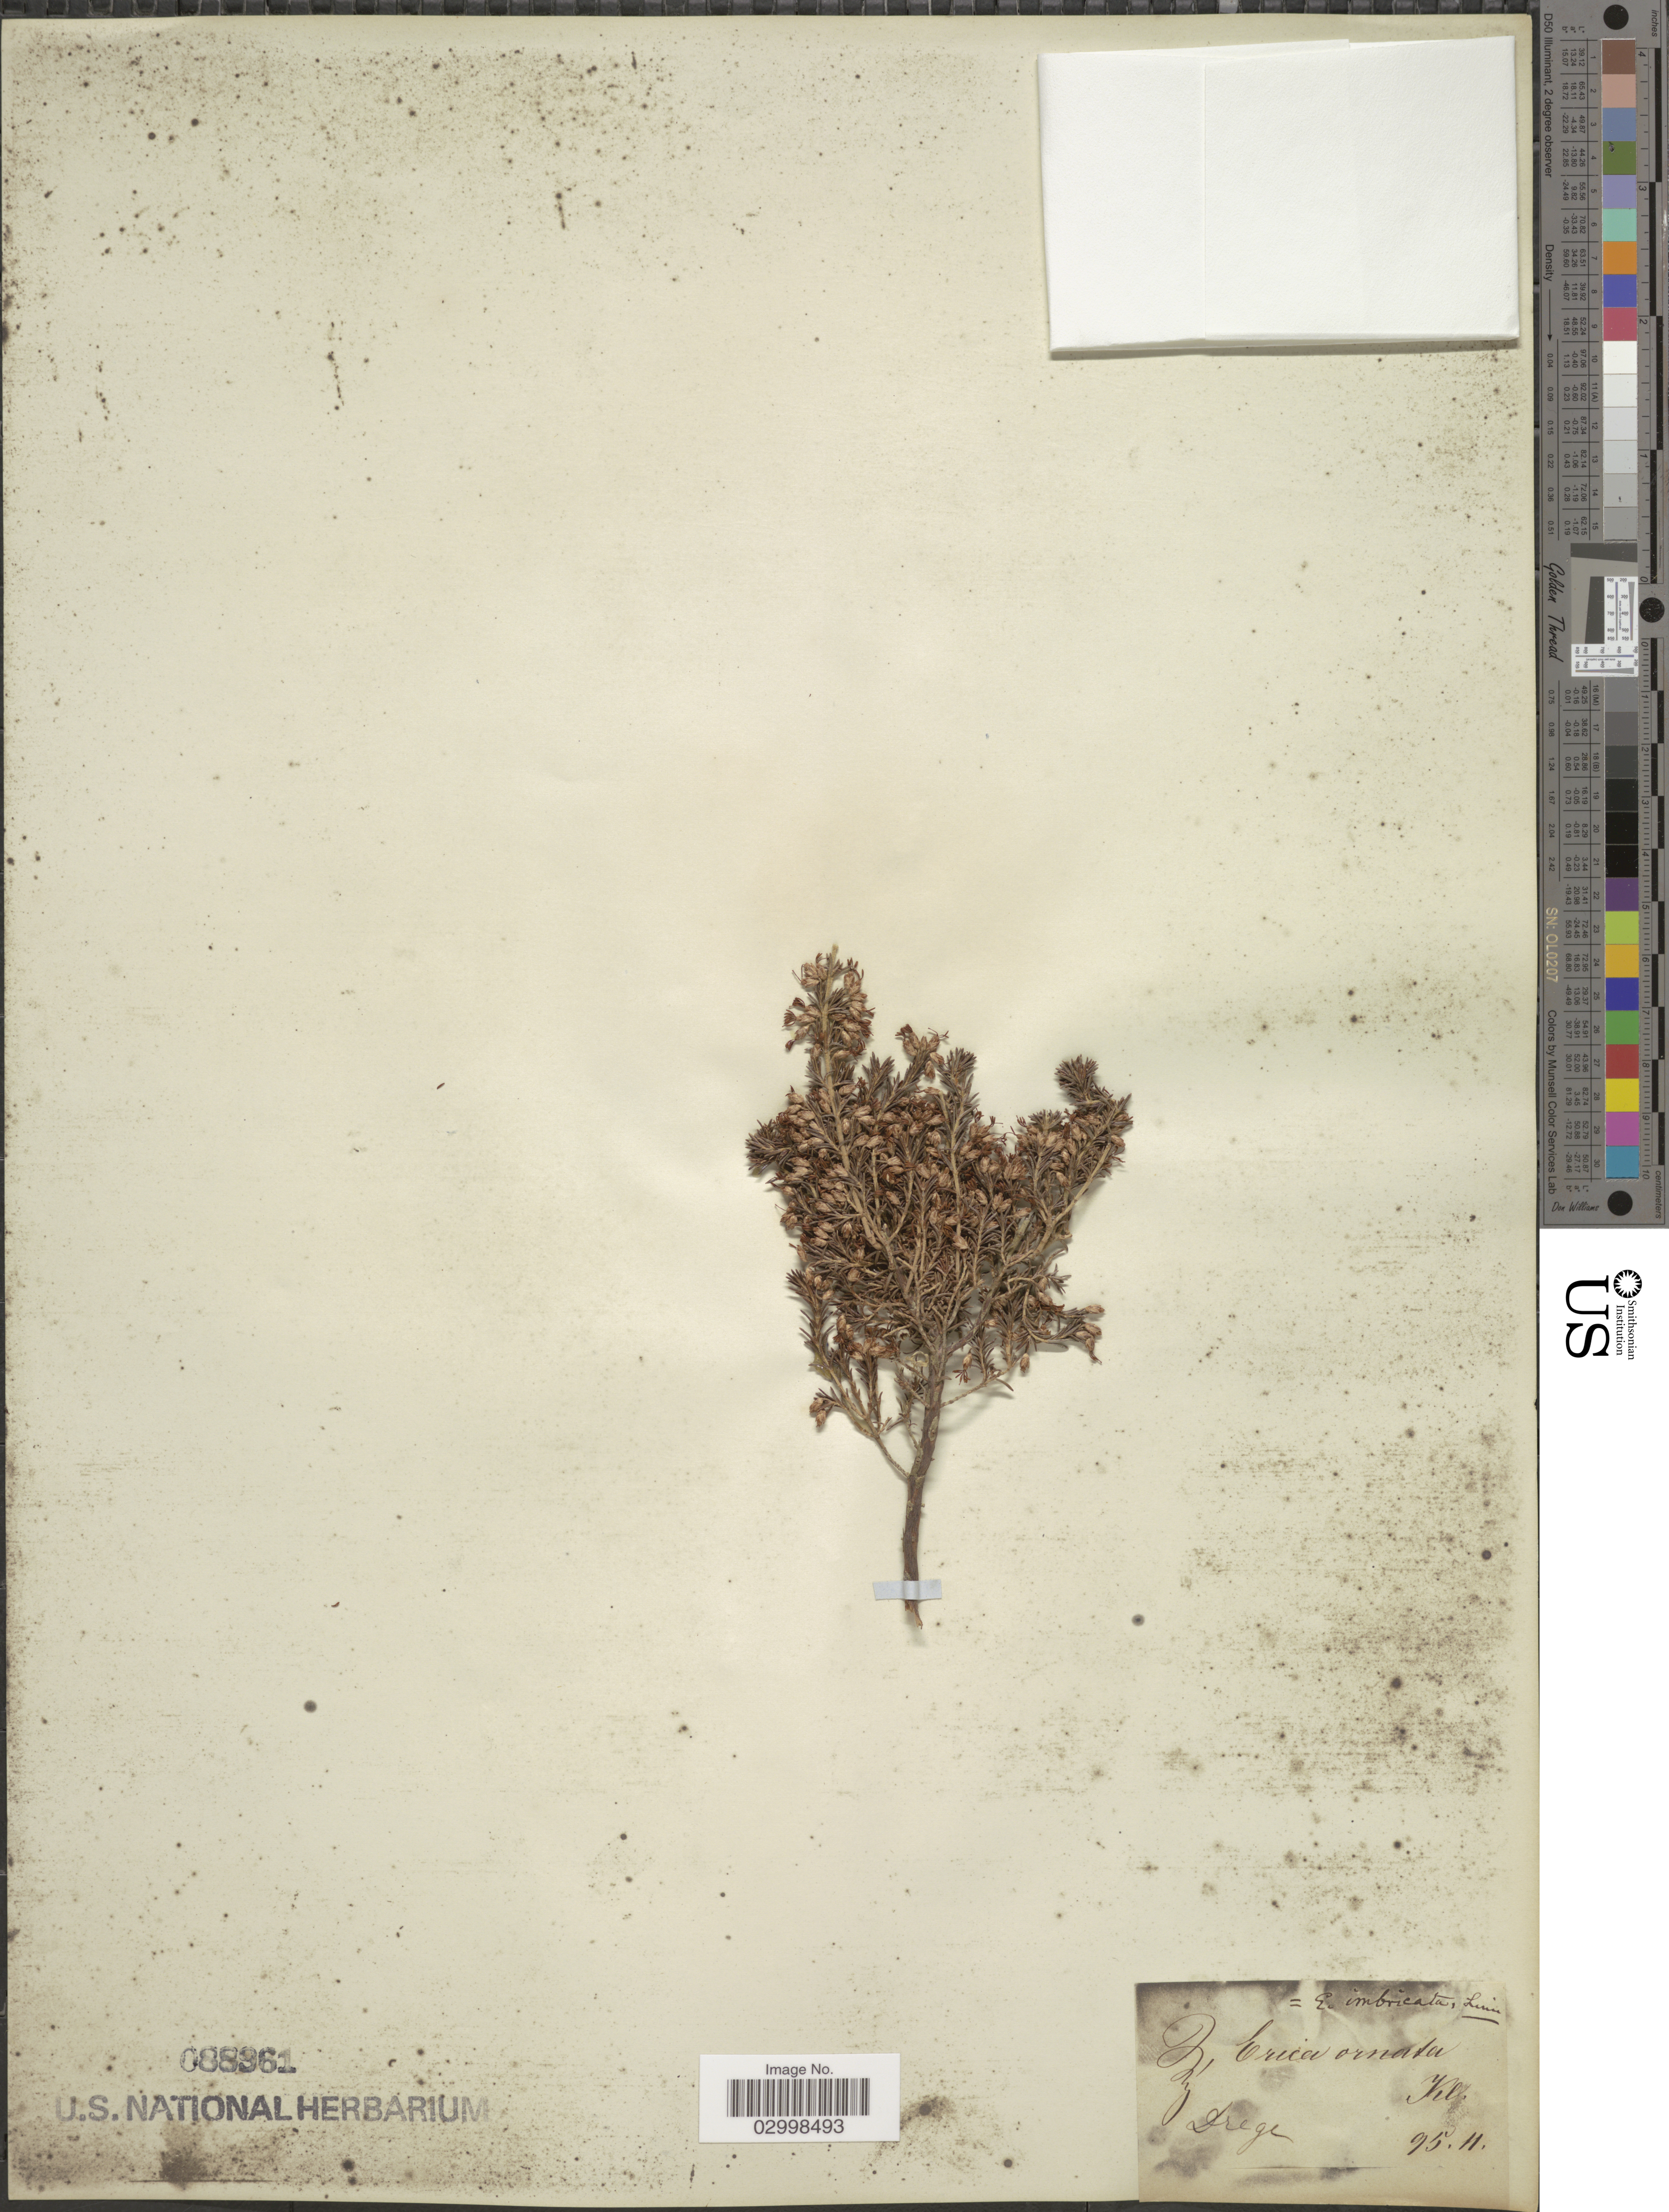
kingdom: Plantae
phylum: Tracheophyta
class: Magnoliopsida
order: Ericales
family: Ericaceae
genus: Erica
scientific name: Erica ornata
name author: Klotzsch ex Benth.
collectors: Drege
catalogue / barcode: US 88961